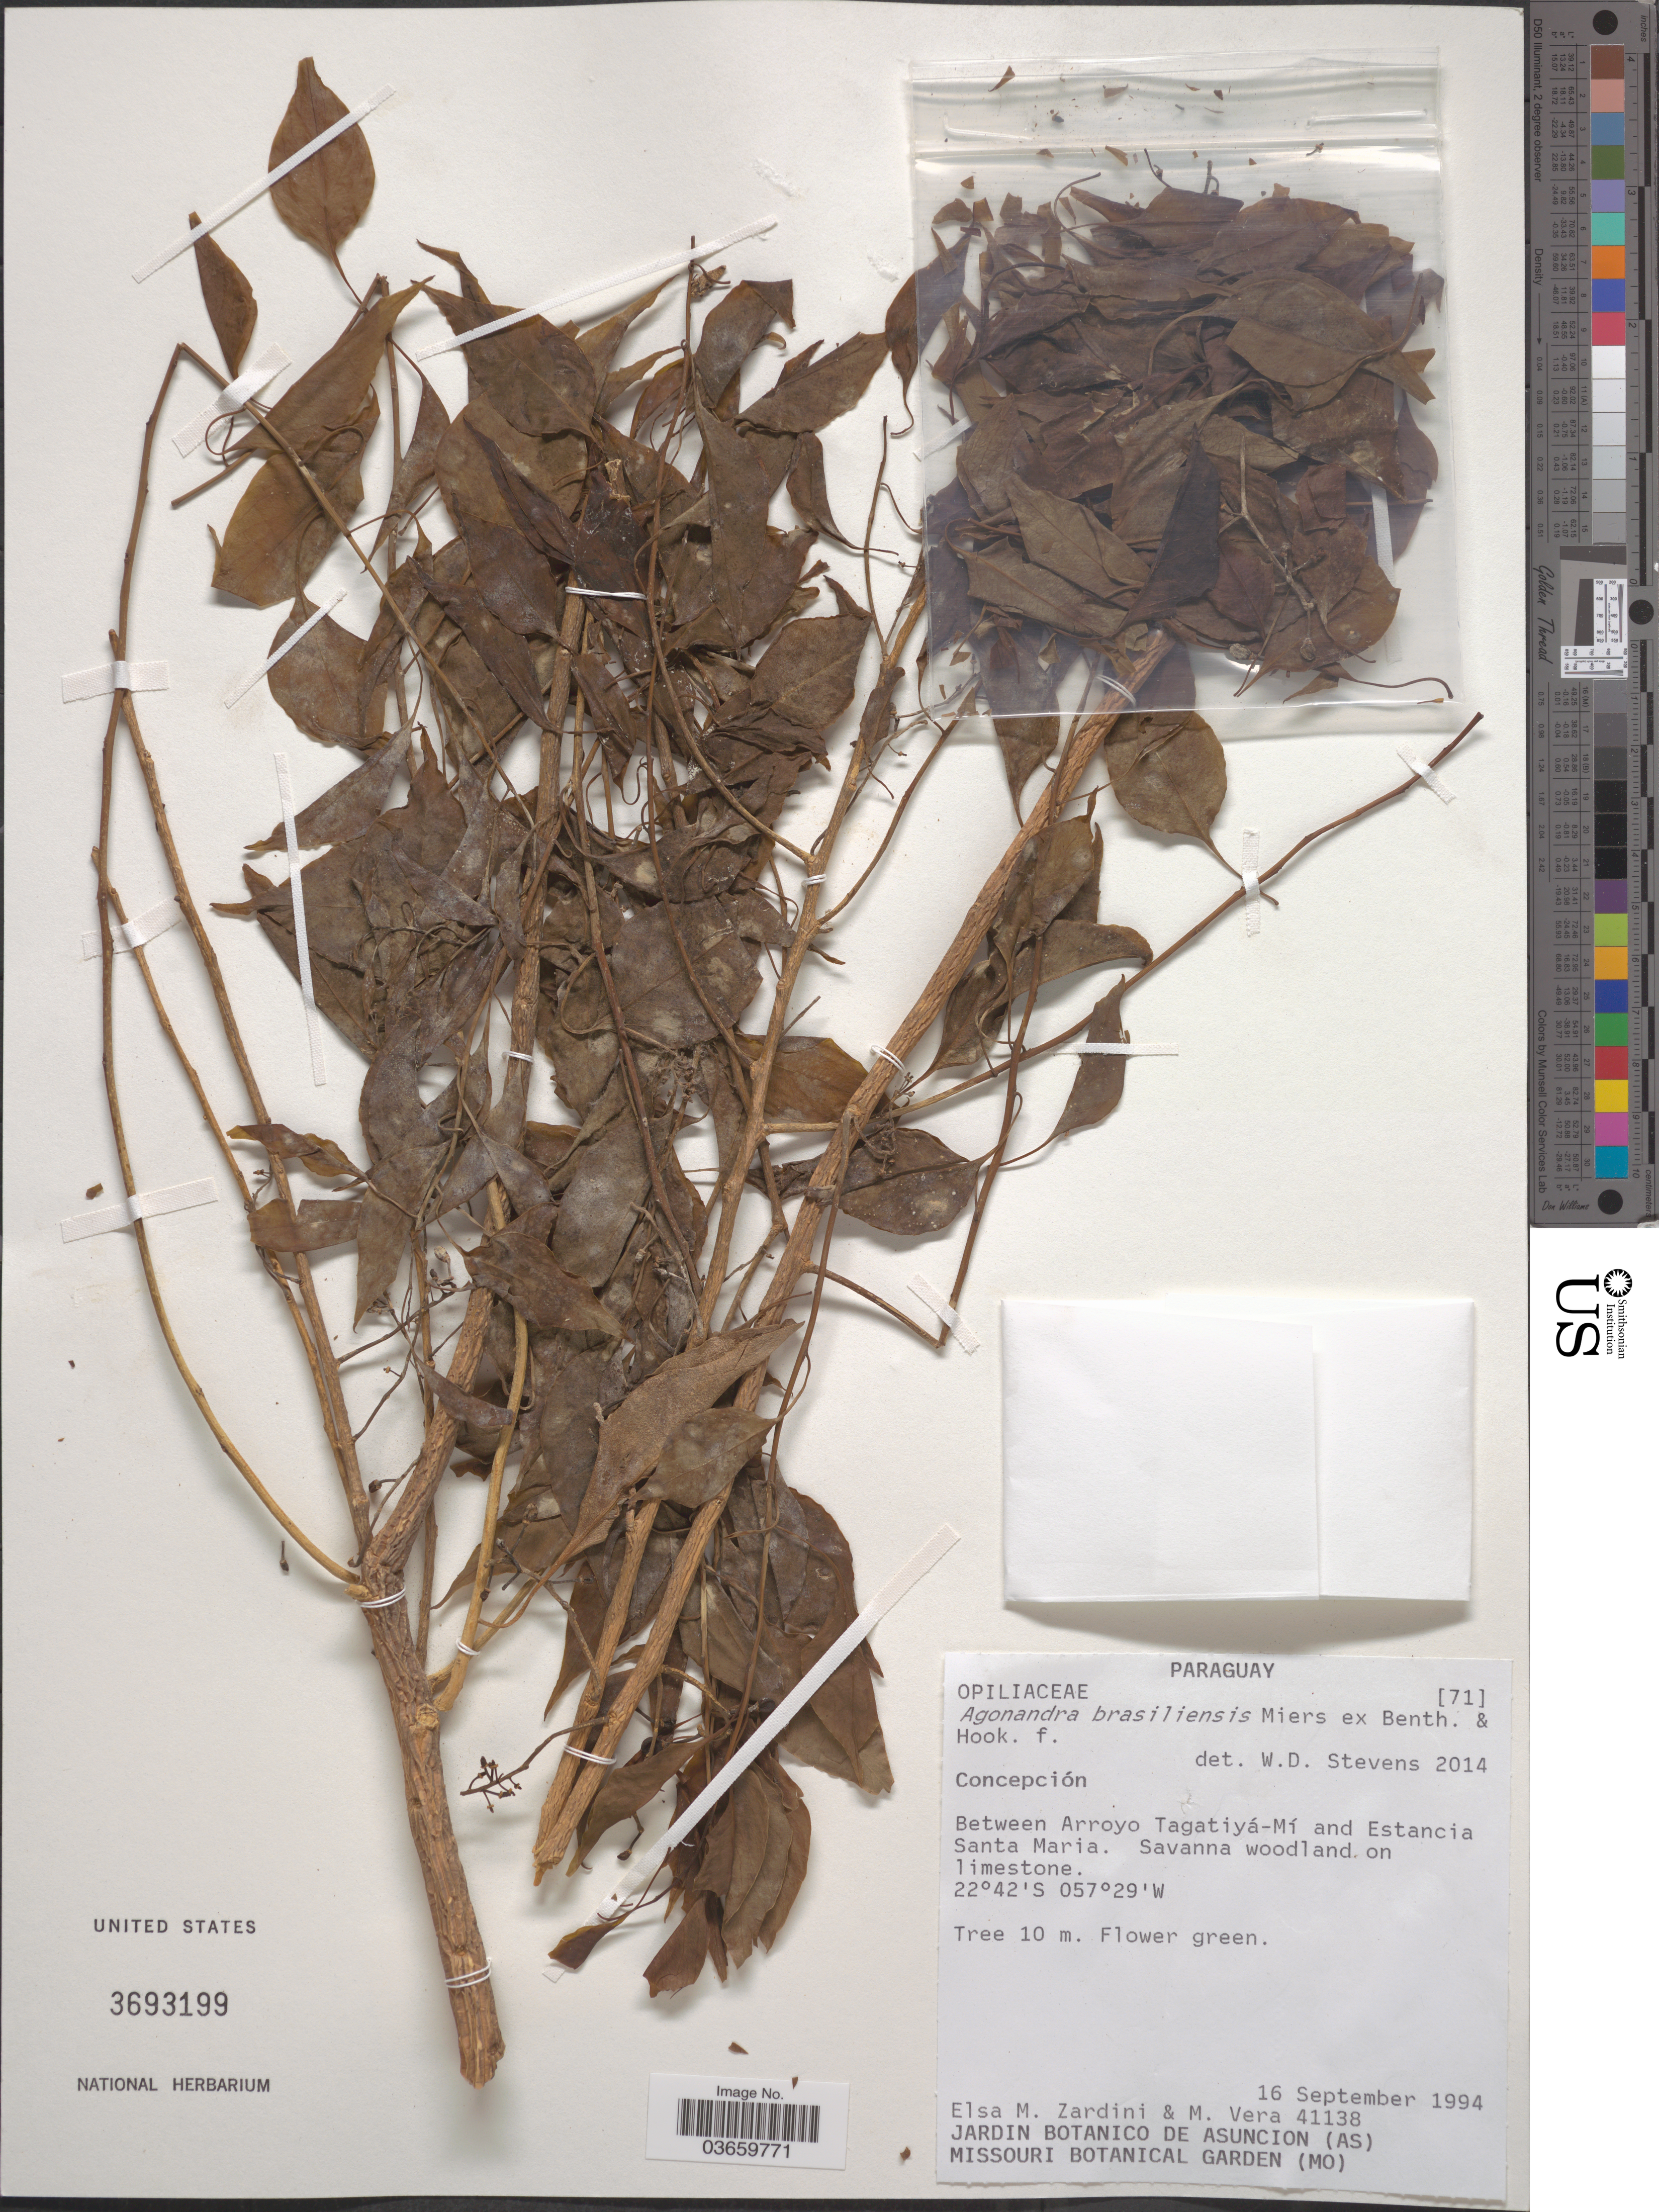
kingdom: Plantae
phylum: Tracheophyta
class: Magnoliopsida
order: Santalales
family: Opiliaceae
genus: Agonandra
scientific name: Agonandra brasiliensis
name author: Benth. & Hook. f.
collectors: E. M. Zardini & M. Vera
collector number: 41138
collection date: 1994-09-16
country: Paraguay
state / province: Concepcion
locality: Between Arroyo Tagatiyá-Mí and Estancia Santa Maria.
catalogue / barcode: US 3693199